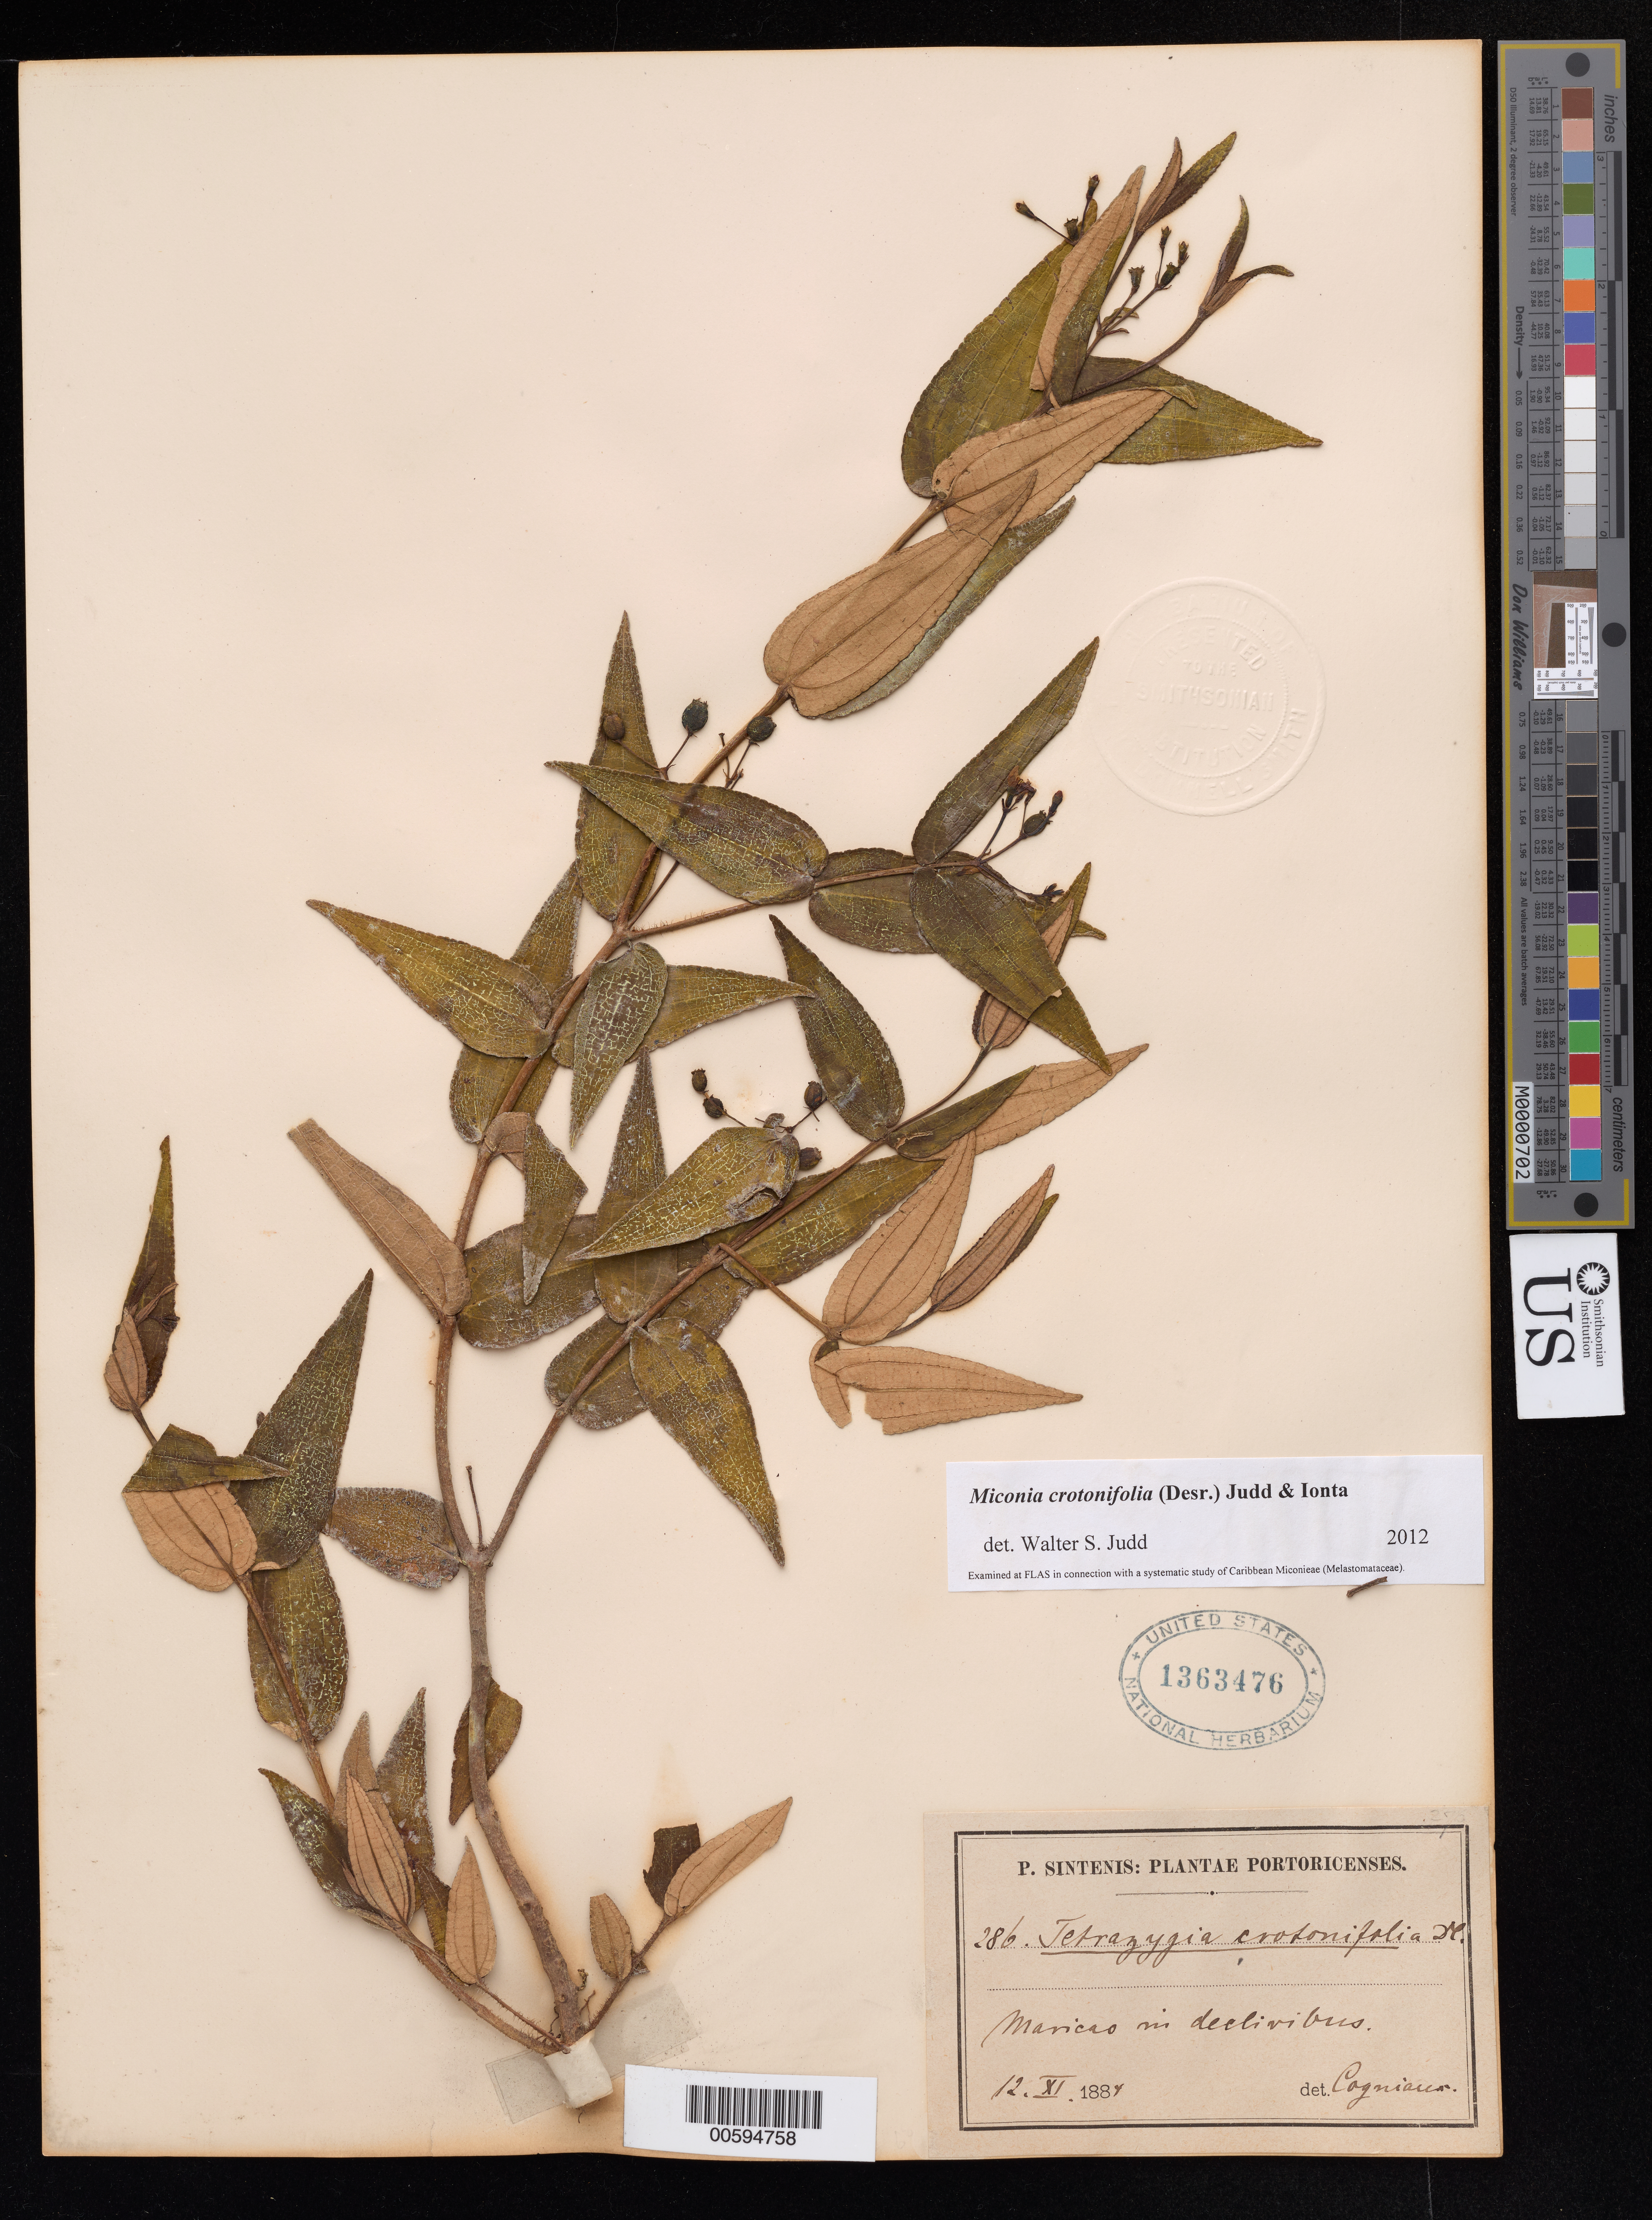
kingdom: Plantae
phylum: Tracheophyta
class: Magnoliopsida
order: Myrtales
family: Melastomataceae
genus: Miconia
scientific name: Miconia crotonifolia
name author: (Desr.) Judd & Ionta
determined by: Judd, Walter S.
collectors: P. Sintenis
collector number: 286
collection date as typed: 12 Nov 1884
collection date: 1884-11-12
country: Puerto Rico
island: Greater Antilles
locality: Maricao, in declivibus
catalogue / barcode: US 1363476